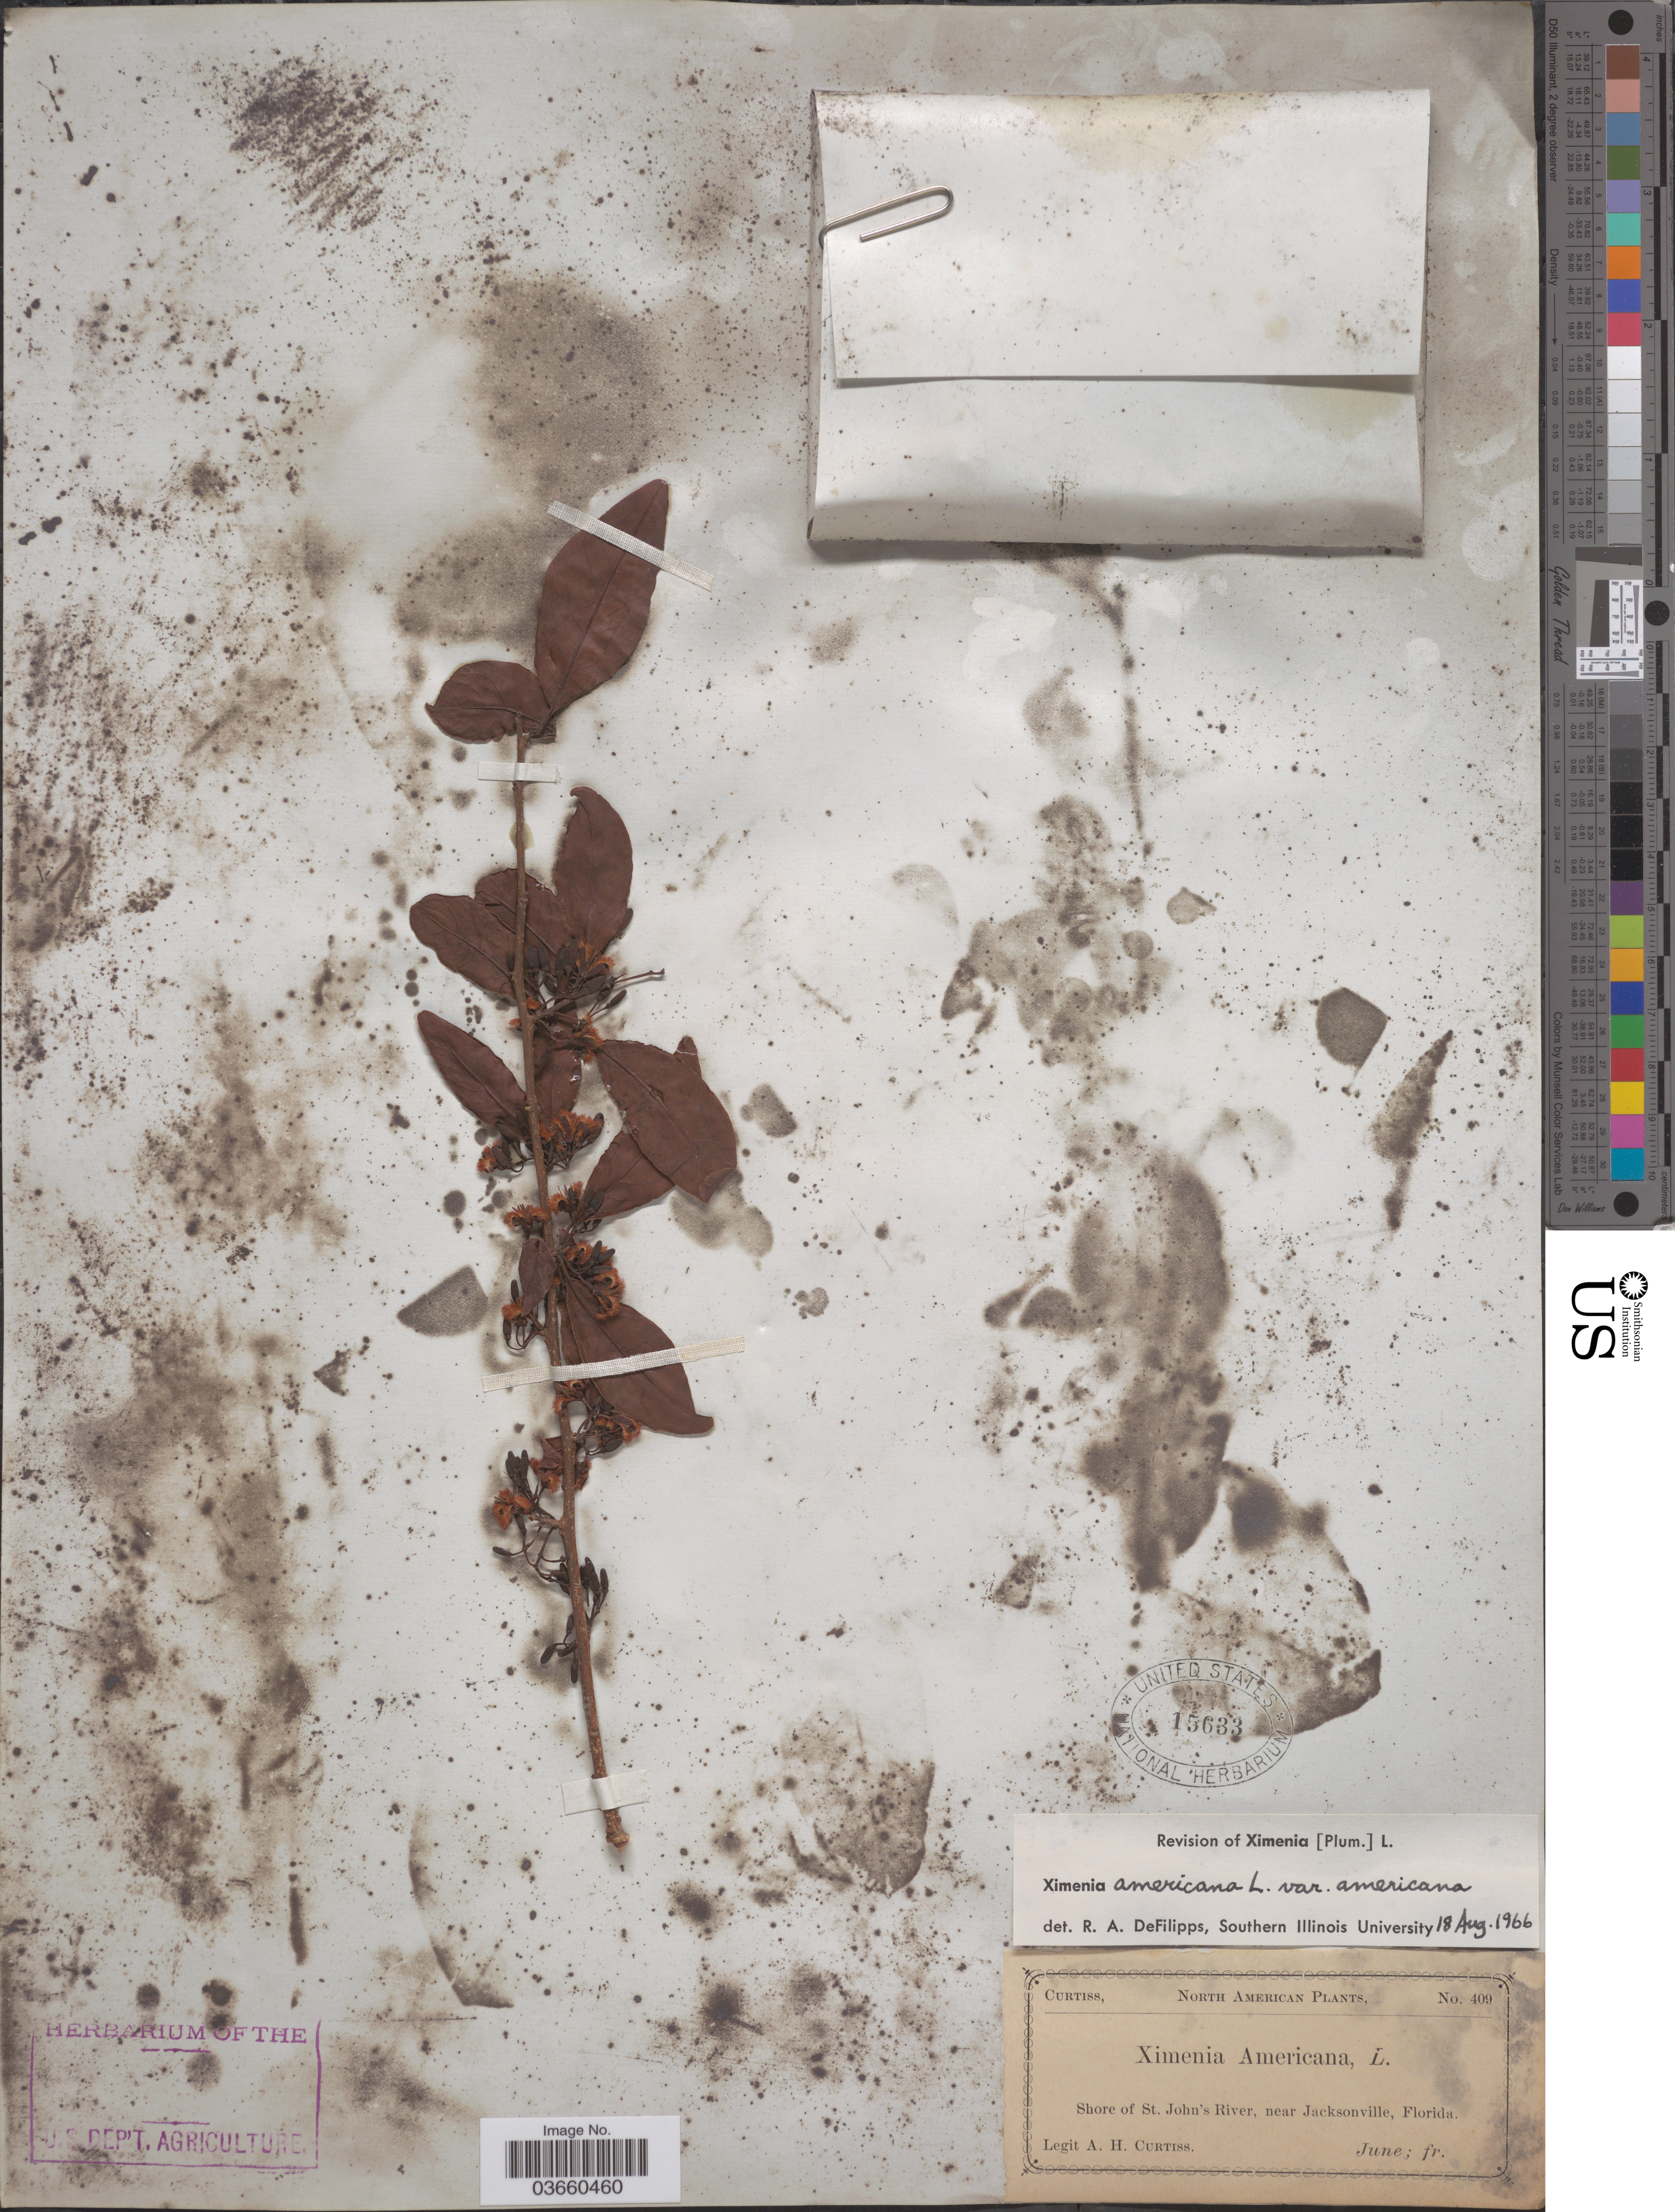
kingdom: Plantae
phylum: Tracheophyta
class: Magnoliopsida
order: Santalales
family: Ximeniaceae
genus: Ximenia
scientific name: Ximenia americana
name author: L.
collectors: A. H. Curtiss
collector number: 409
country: United States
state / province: Florida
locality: Shore of St. John's River, near Jacksonville.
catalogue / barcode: US 15633